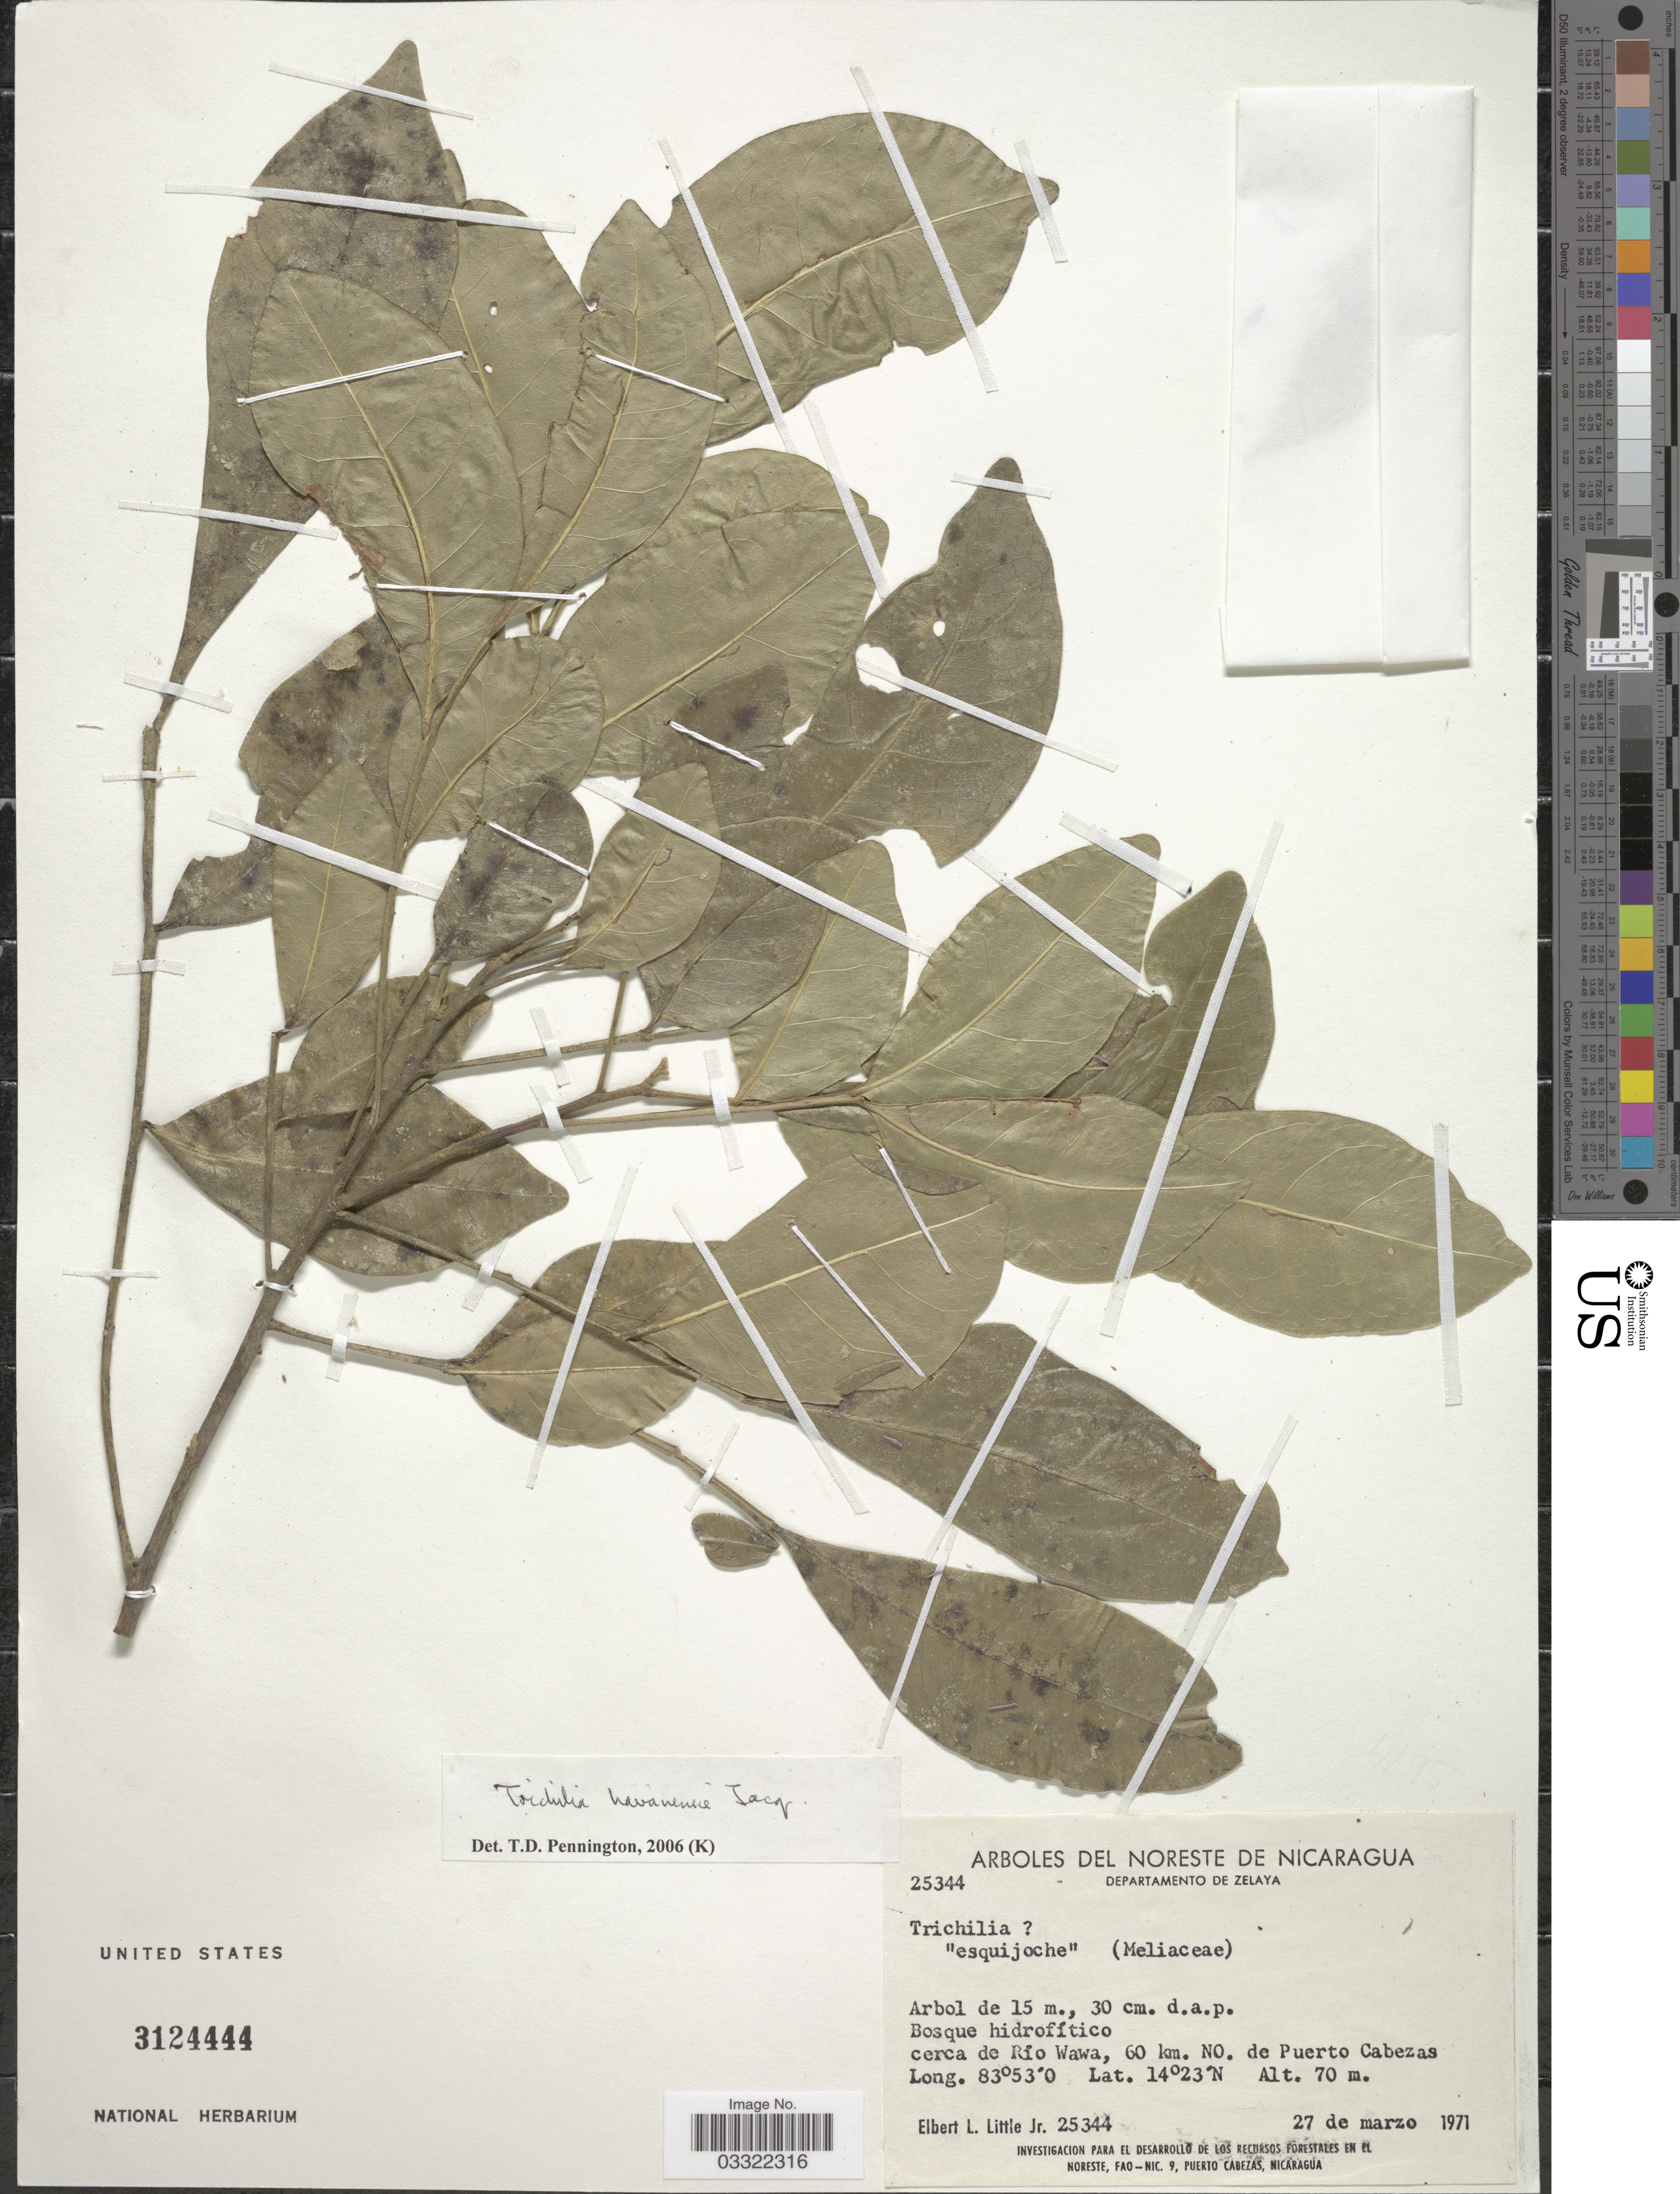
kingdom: Plantae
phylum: Tracheophyta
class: Magnoliopsida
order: Sapindales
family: Meliaceae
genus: Trichilia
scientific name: Trichilia havanensis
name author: Jacq.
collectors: E. L. Little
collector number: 25344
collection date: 1971-03-27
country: Nicaragua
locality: Noreste e Nicaragua. Departamento de Zelaya. Cerca de Río Wawa, 60 km. NO. de Puerto Cabezas.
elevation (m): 70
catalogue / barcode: US 3124444